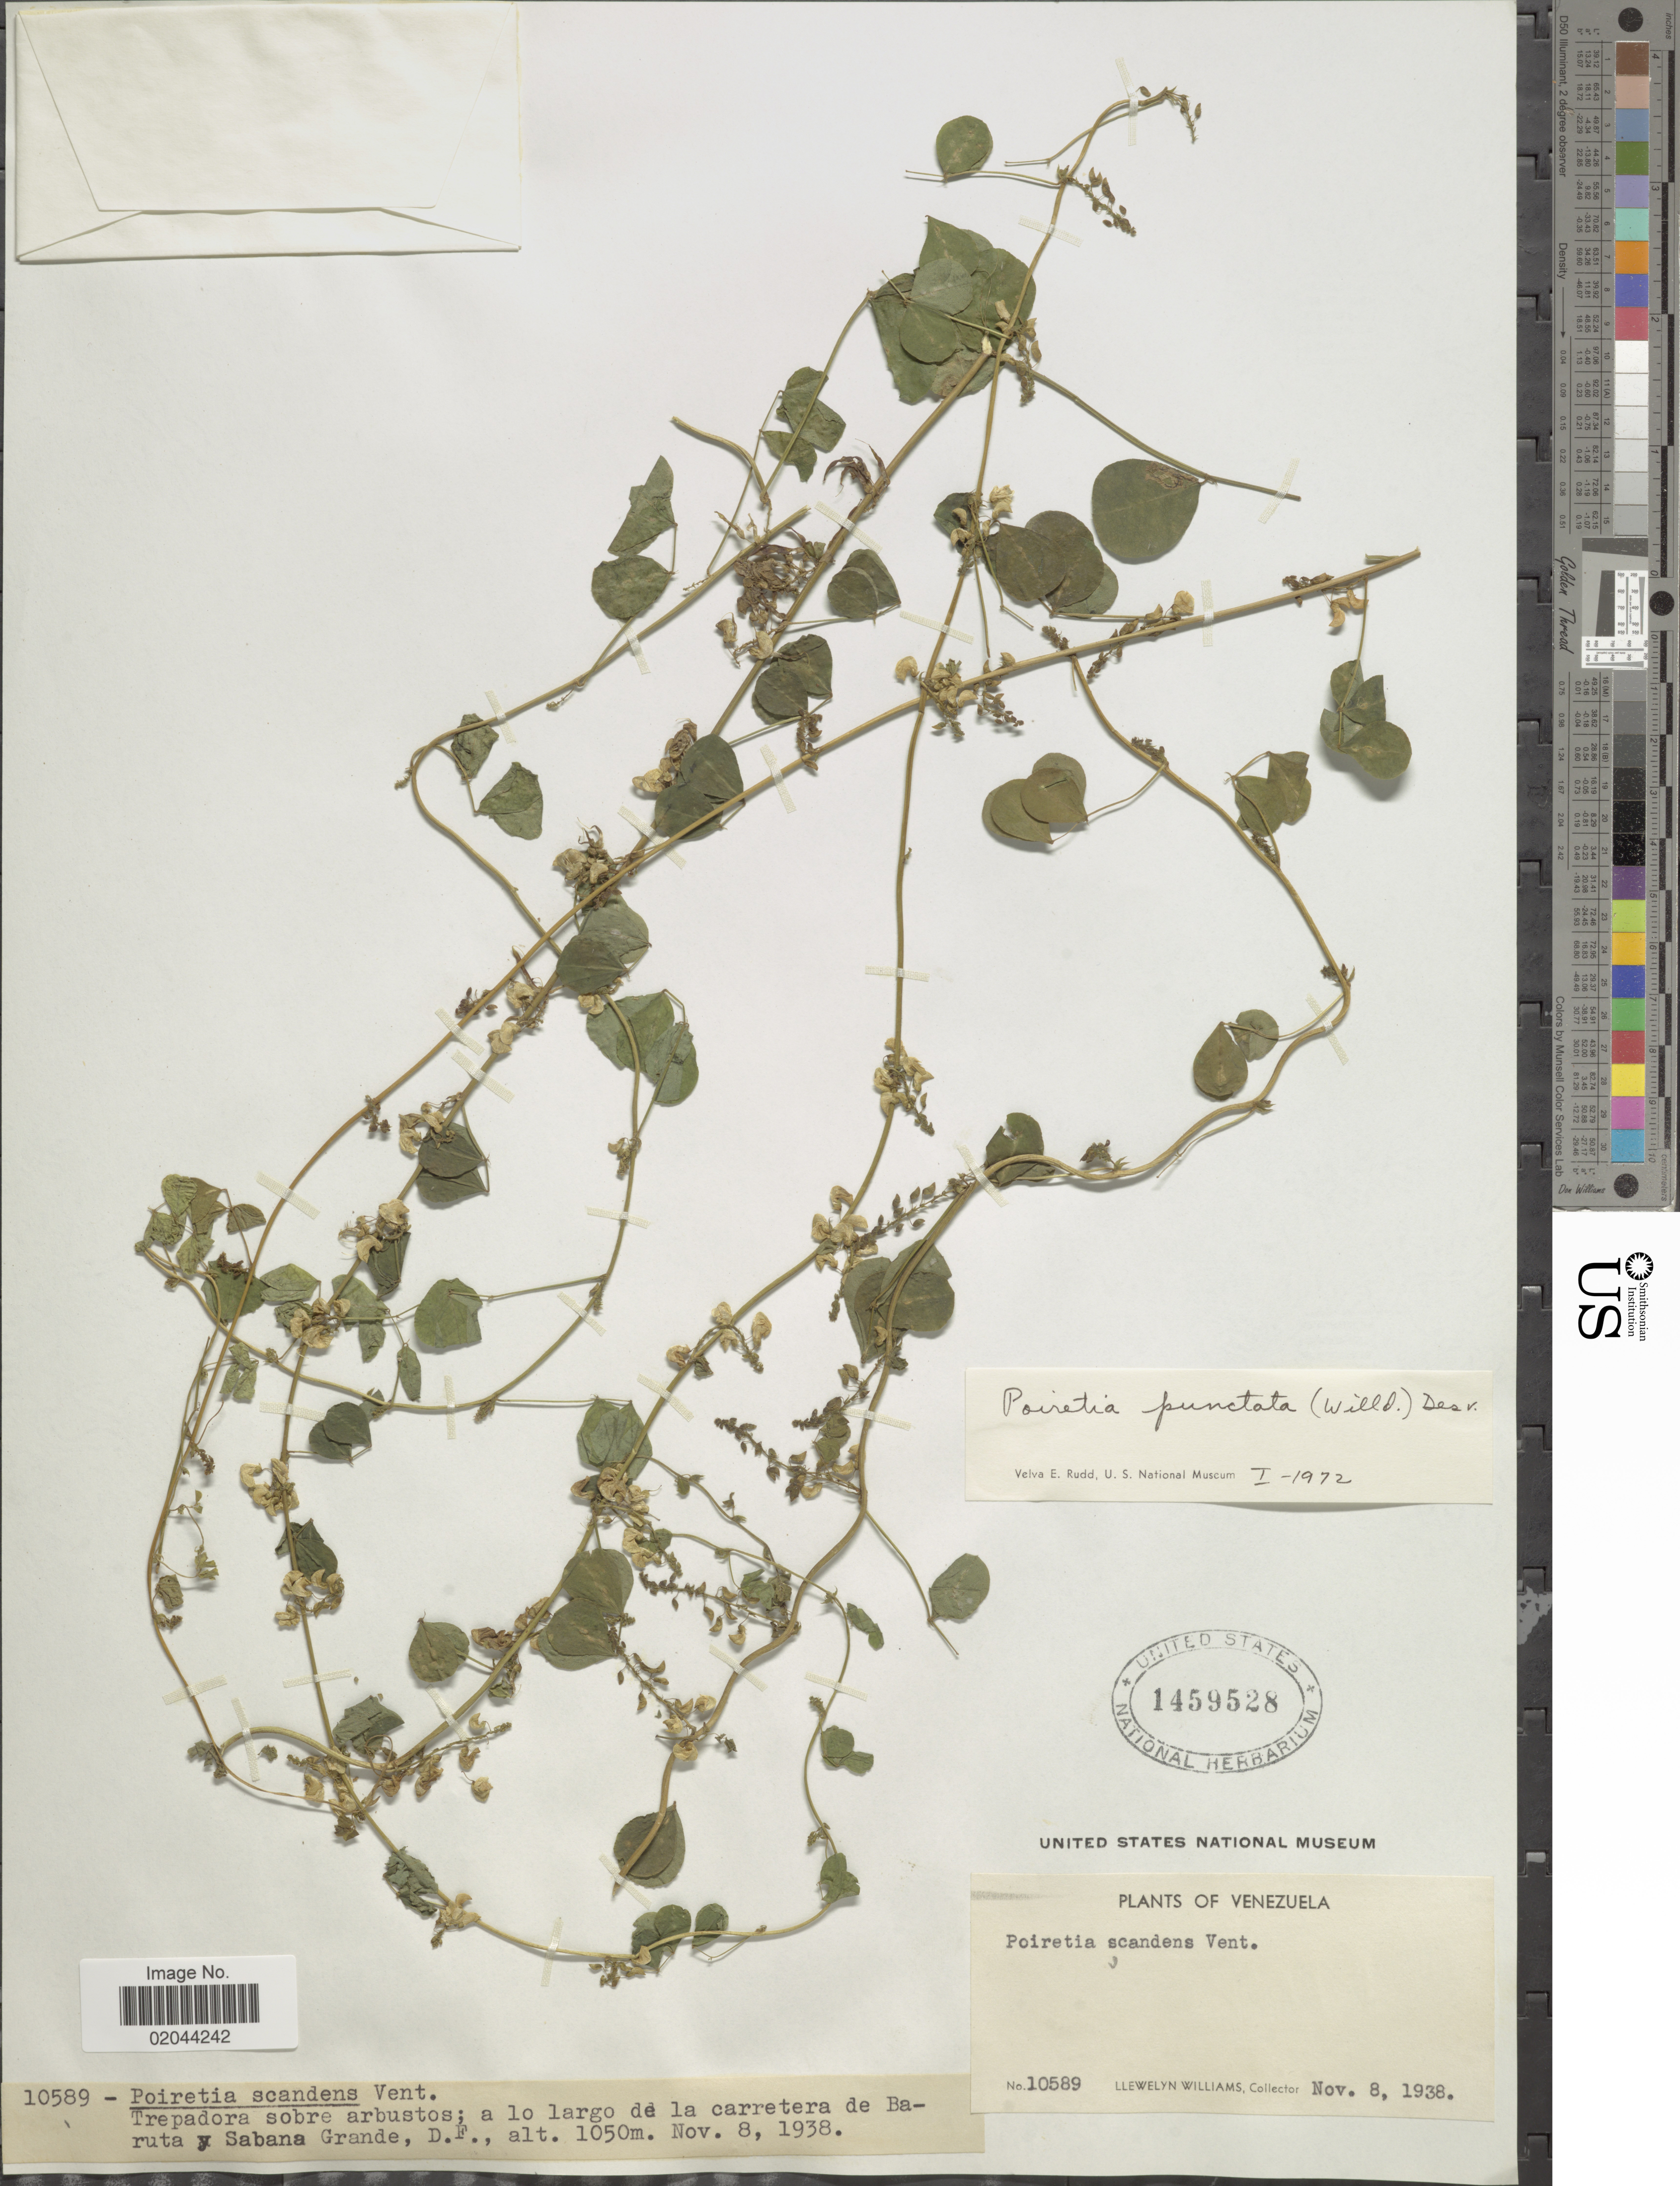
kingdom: Plantae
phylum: Tracheophyta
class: Magnoliopsida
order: Fabales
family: Fabaceae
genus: Poiretia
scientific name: Poiretia punctata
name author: (Willd.) Desv.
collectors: Ll. Williams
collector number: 10589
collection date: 1938-11-08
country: Venezuela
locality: A lo largo de la carretera de Baruta y Sabana Grande; D.F.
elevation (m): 1050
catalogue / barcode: US 1459528